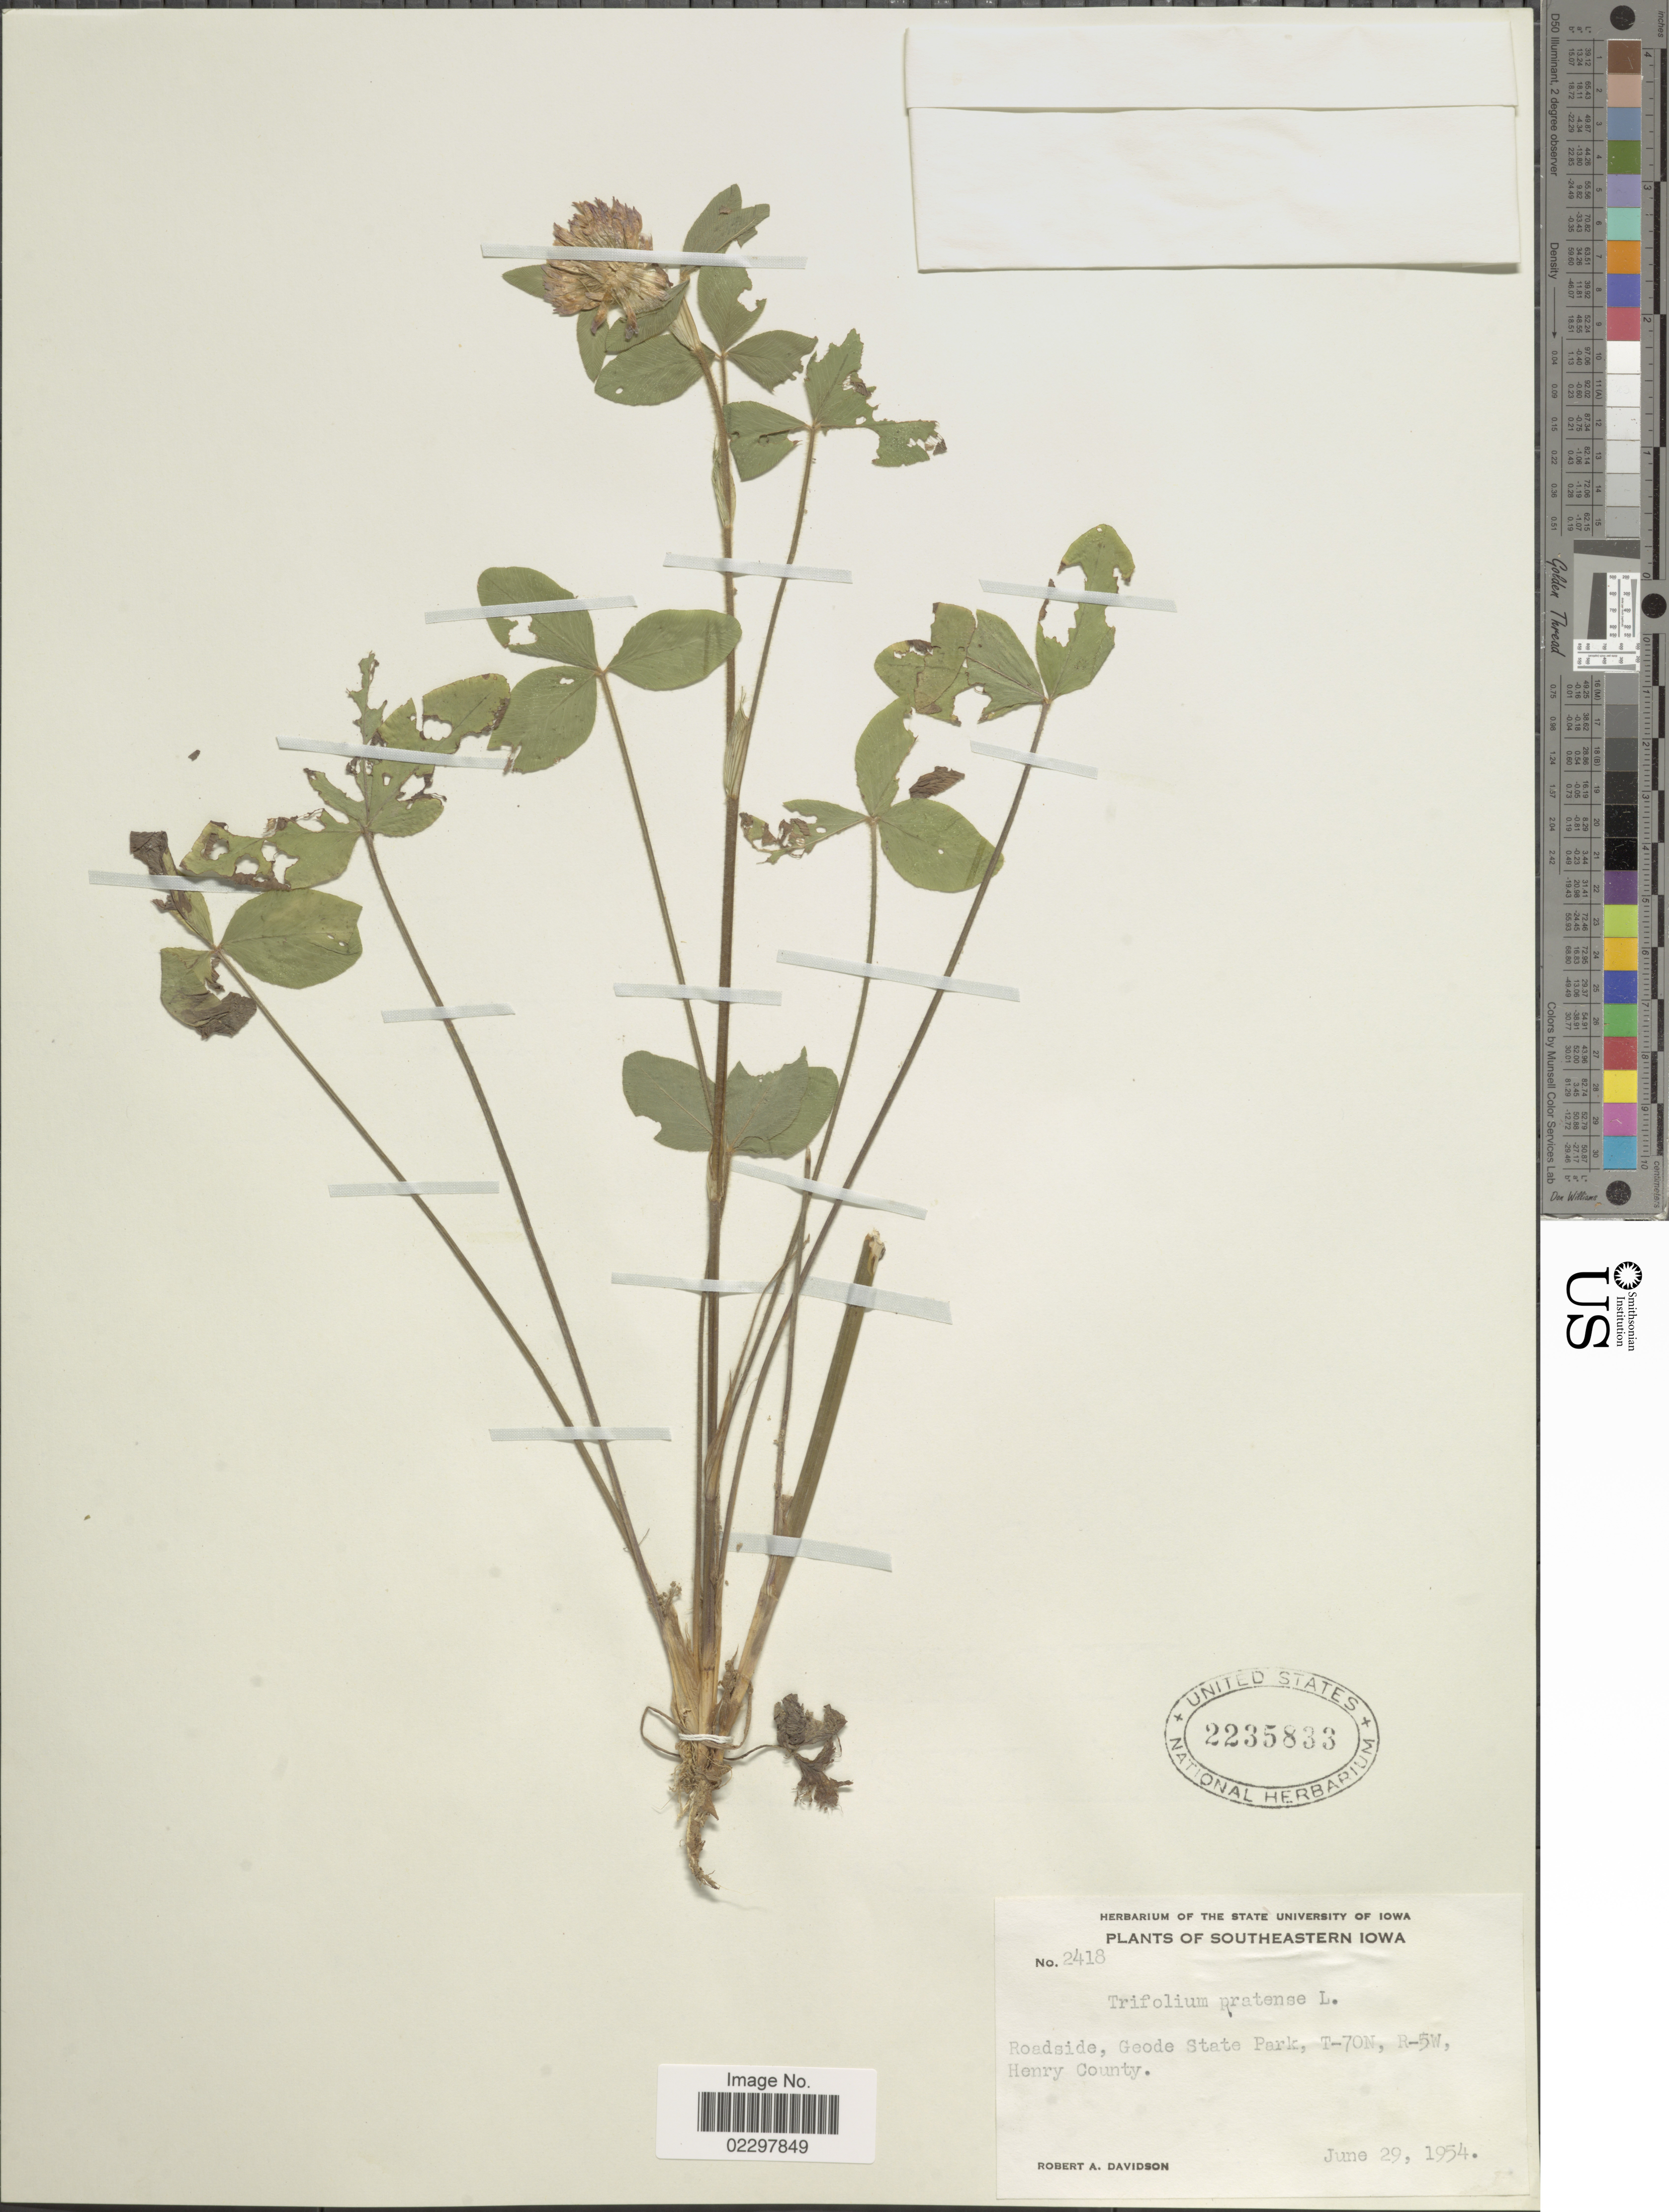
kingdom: Plantae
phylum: Tracheophyta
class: Magnoliopsida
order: Fabales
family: Fabaceae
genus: Trifolium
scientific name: Trifolium pratense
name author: L.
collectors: R. A. Davidson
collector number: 2418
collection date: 1954-06-29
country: United States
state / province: Iowa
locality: Southeastern Iowa, roadside, Geode State Park, T-70N, R-5W, Henry County.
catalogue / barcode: US 2235833